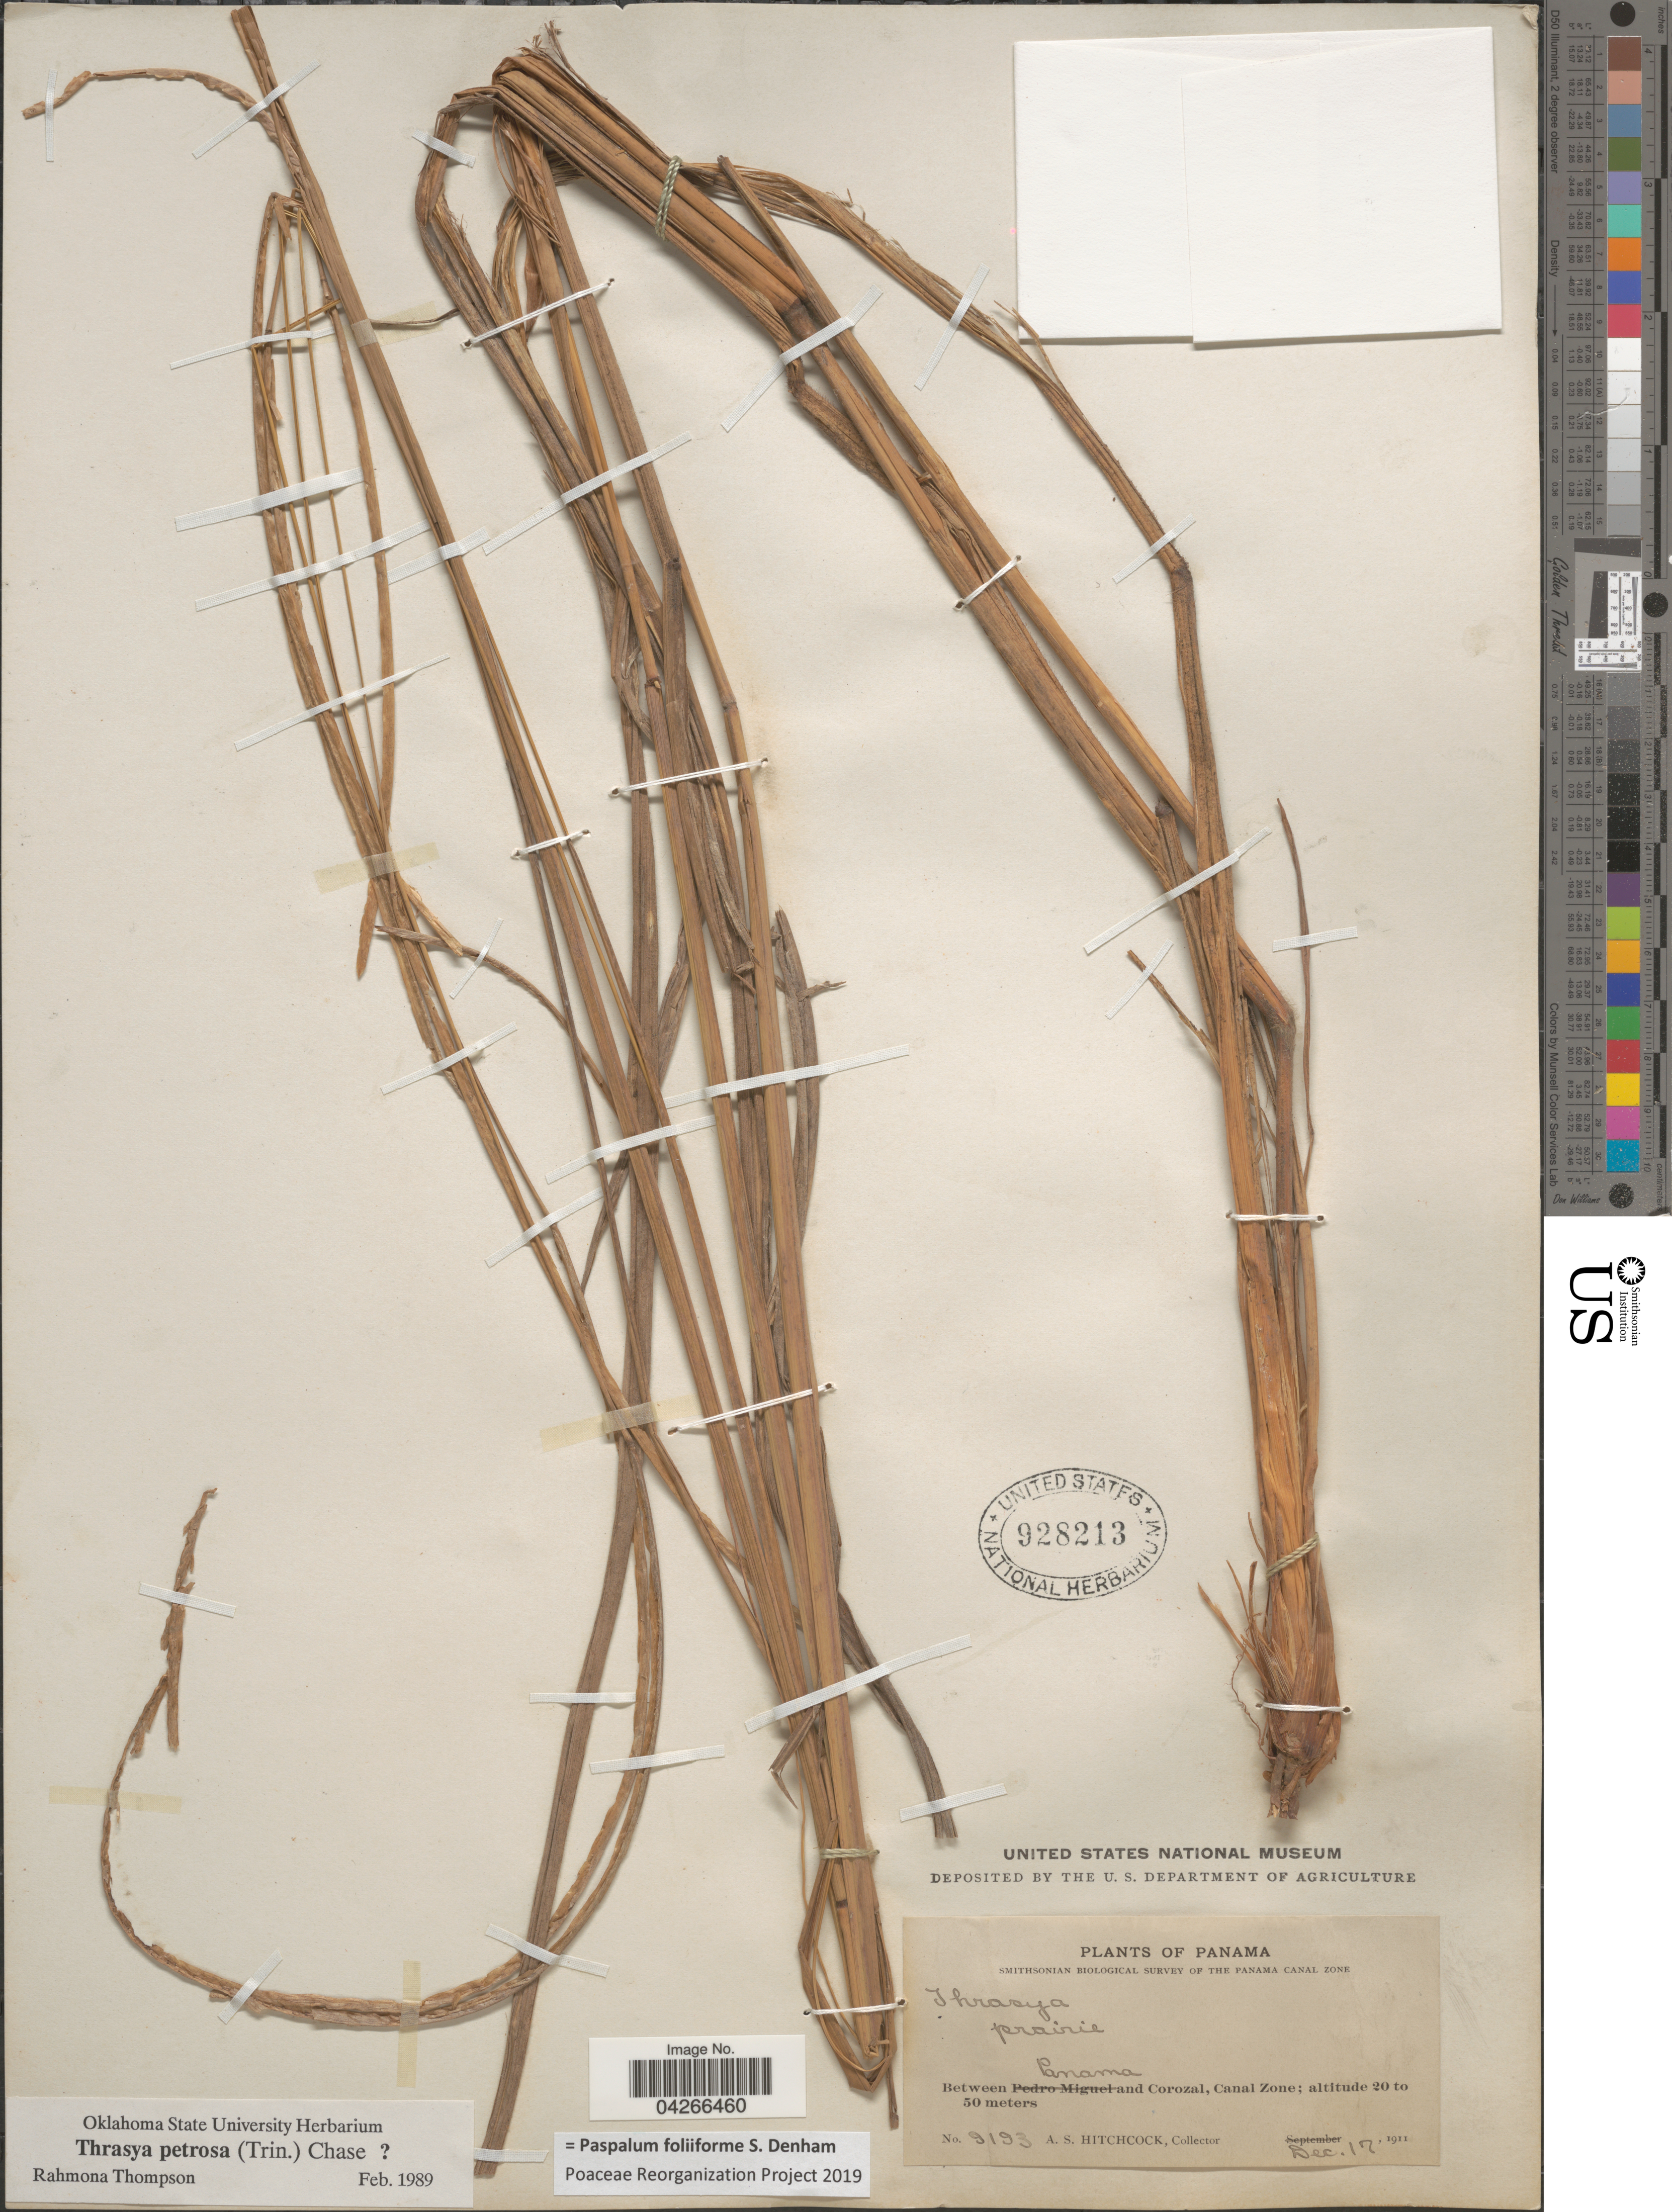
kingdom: Plantae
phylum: Tracheophyta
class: Liliopsida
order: Poales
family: Poaceae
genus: Paspalum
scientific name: Paspalum foliiforme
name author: S. Denham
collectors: A. S. Hitchcock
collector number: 9193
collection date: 1911-12-17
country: Panama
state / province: Colón / Panamá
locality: Smithsonian Biological Survey of the Panama Canal Zone. Between Panama and Corozal, Canal Zone.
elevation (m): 20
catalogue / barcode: US 928213